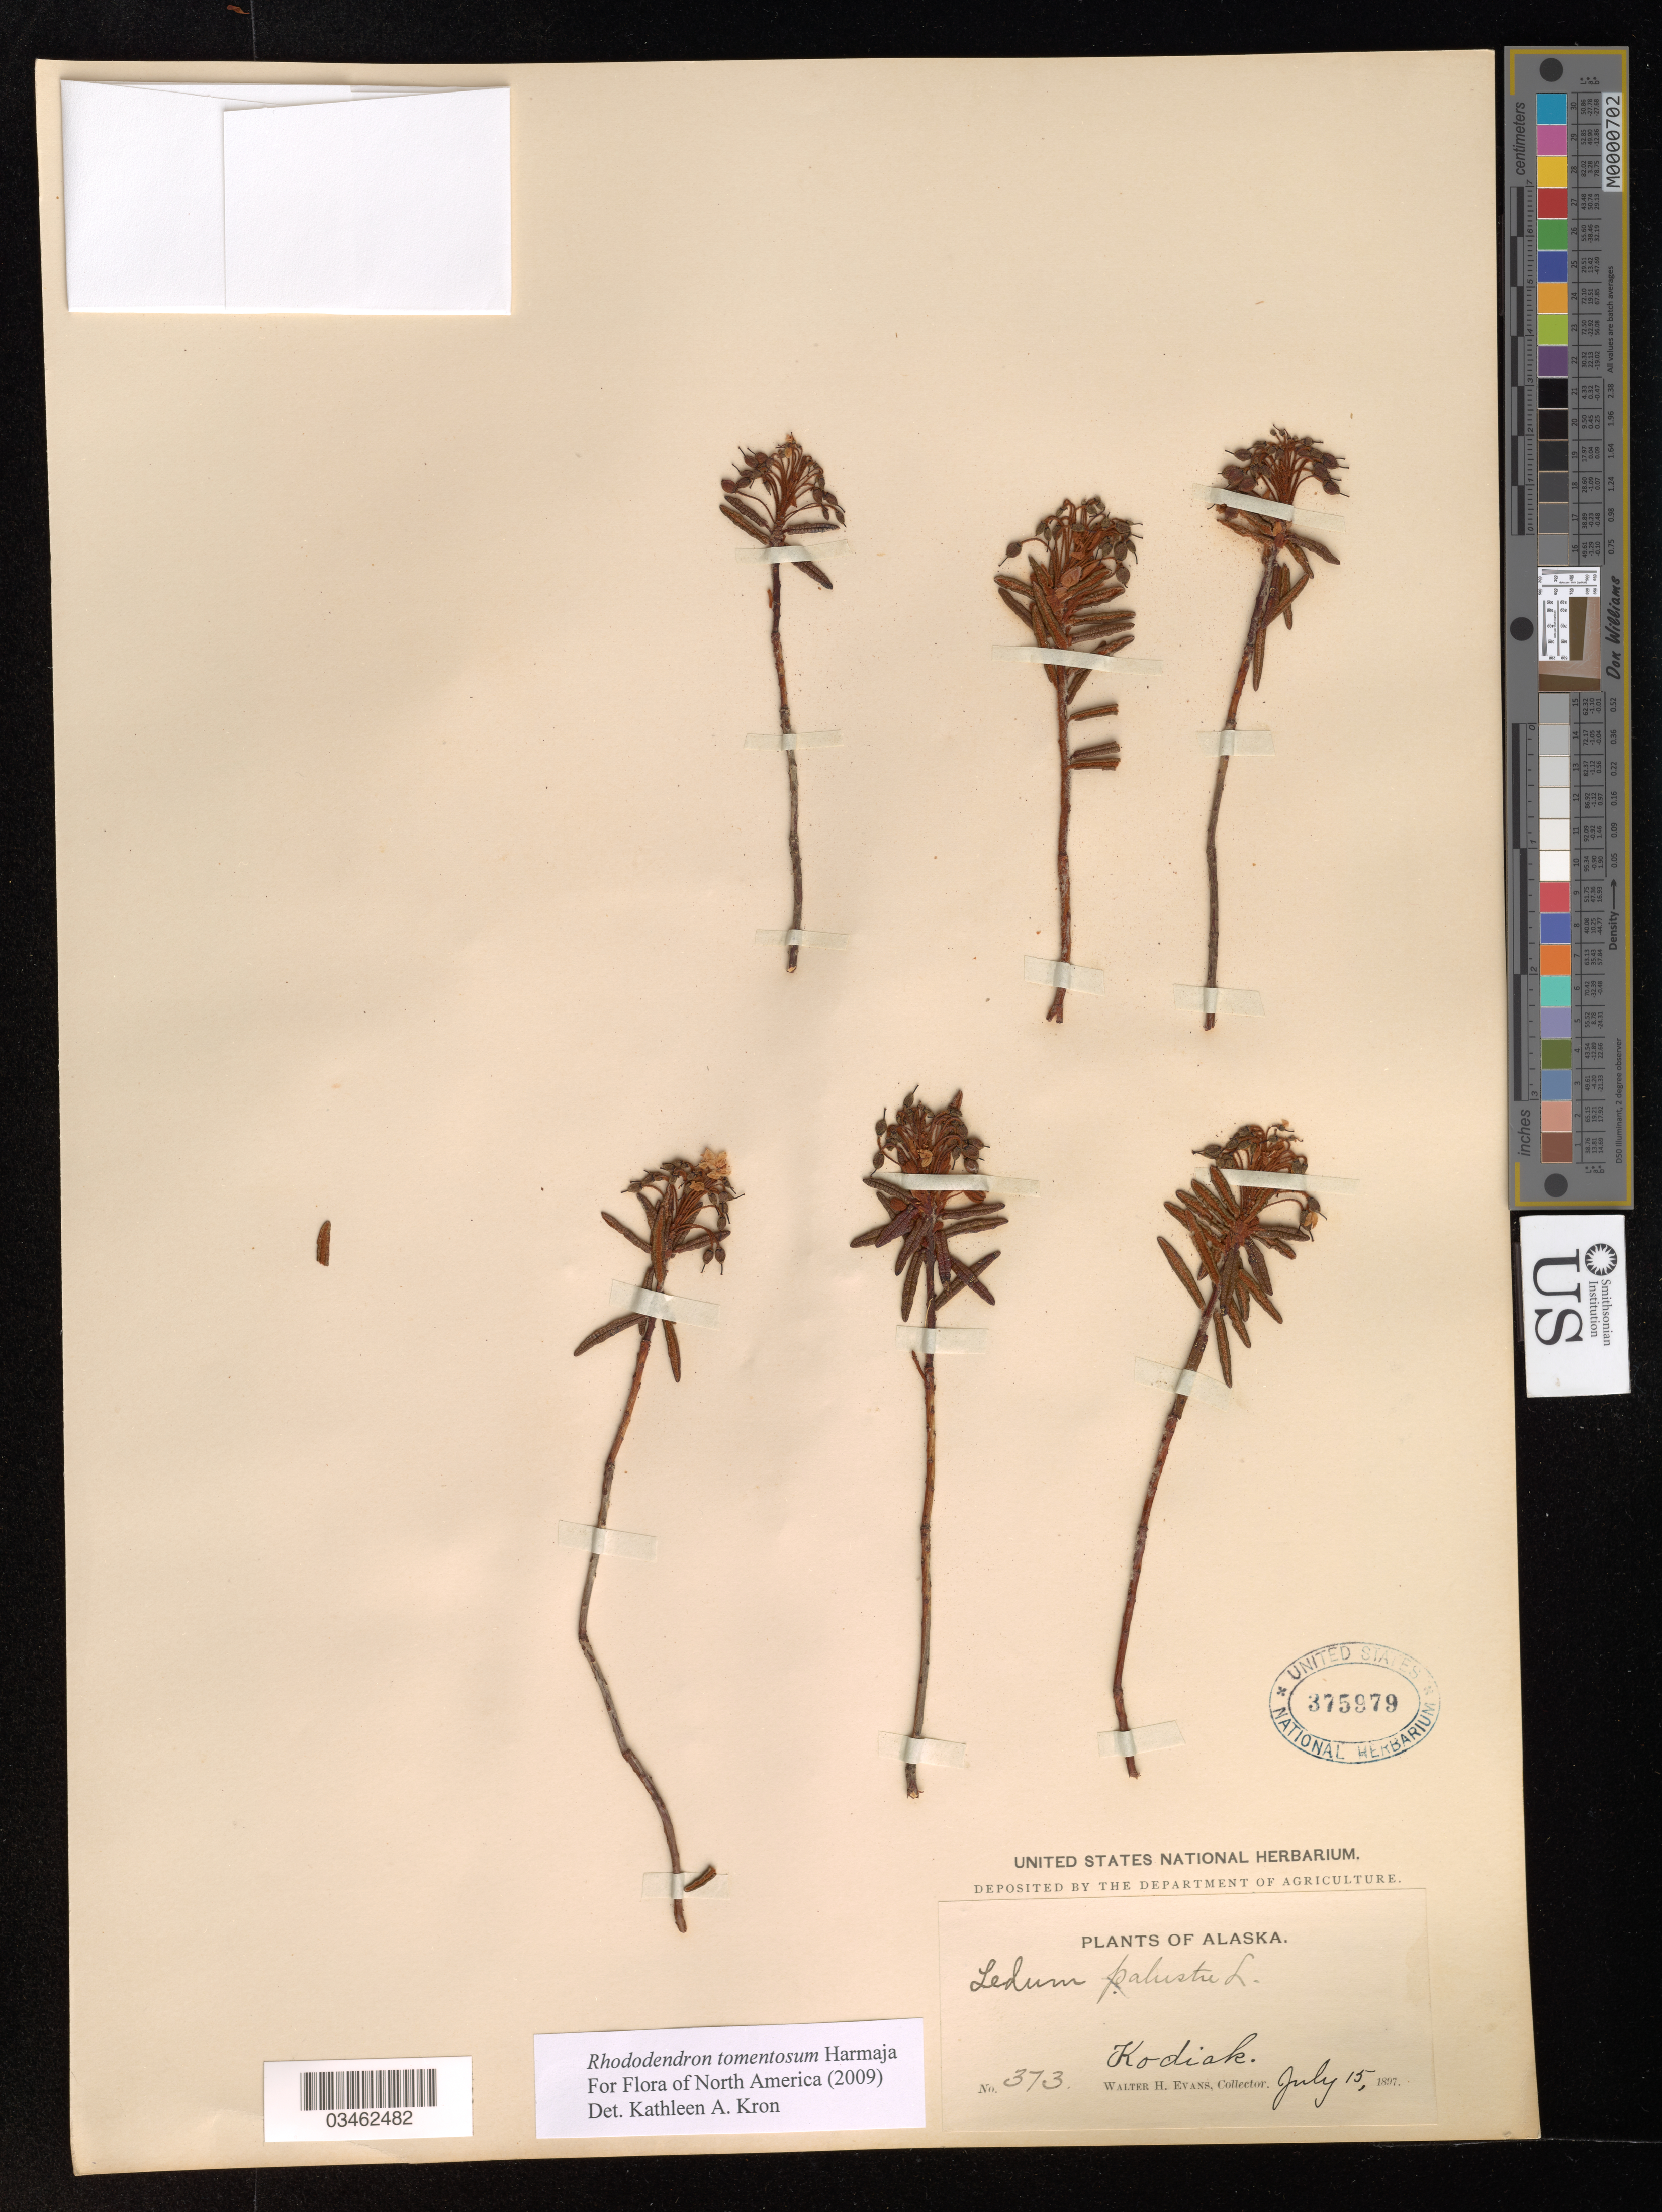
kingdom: Plantae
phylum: Tracheophyta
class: Magnoliopsida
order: Ericales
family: Ericaceae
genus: Rhododendron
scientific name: Rhododendron tomentosum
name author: Harmaja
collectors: W. H. Evans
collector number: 373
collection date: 1897-07-15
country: United States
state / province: Alaska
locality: Kodiak.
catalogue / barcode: US 375979